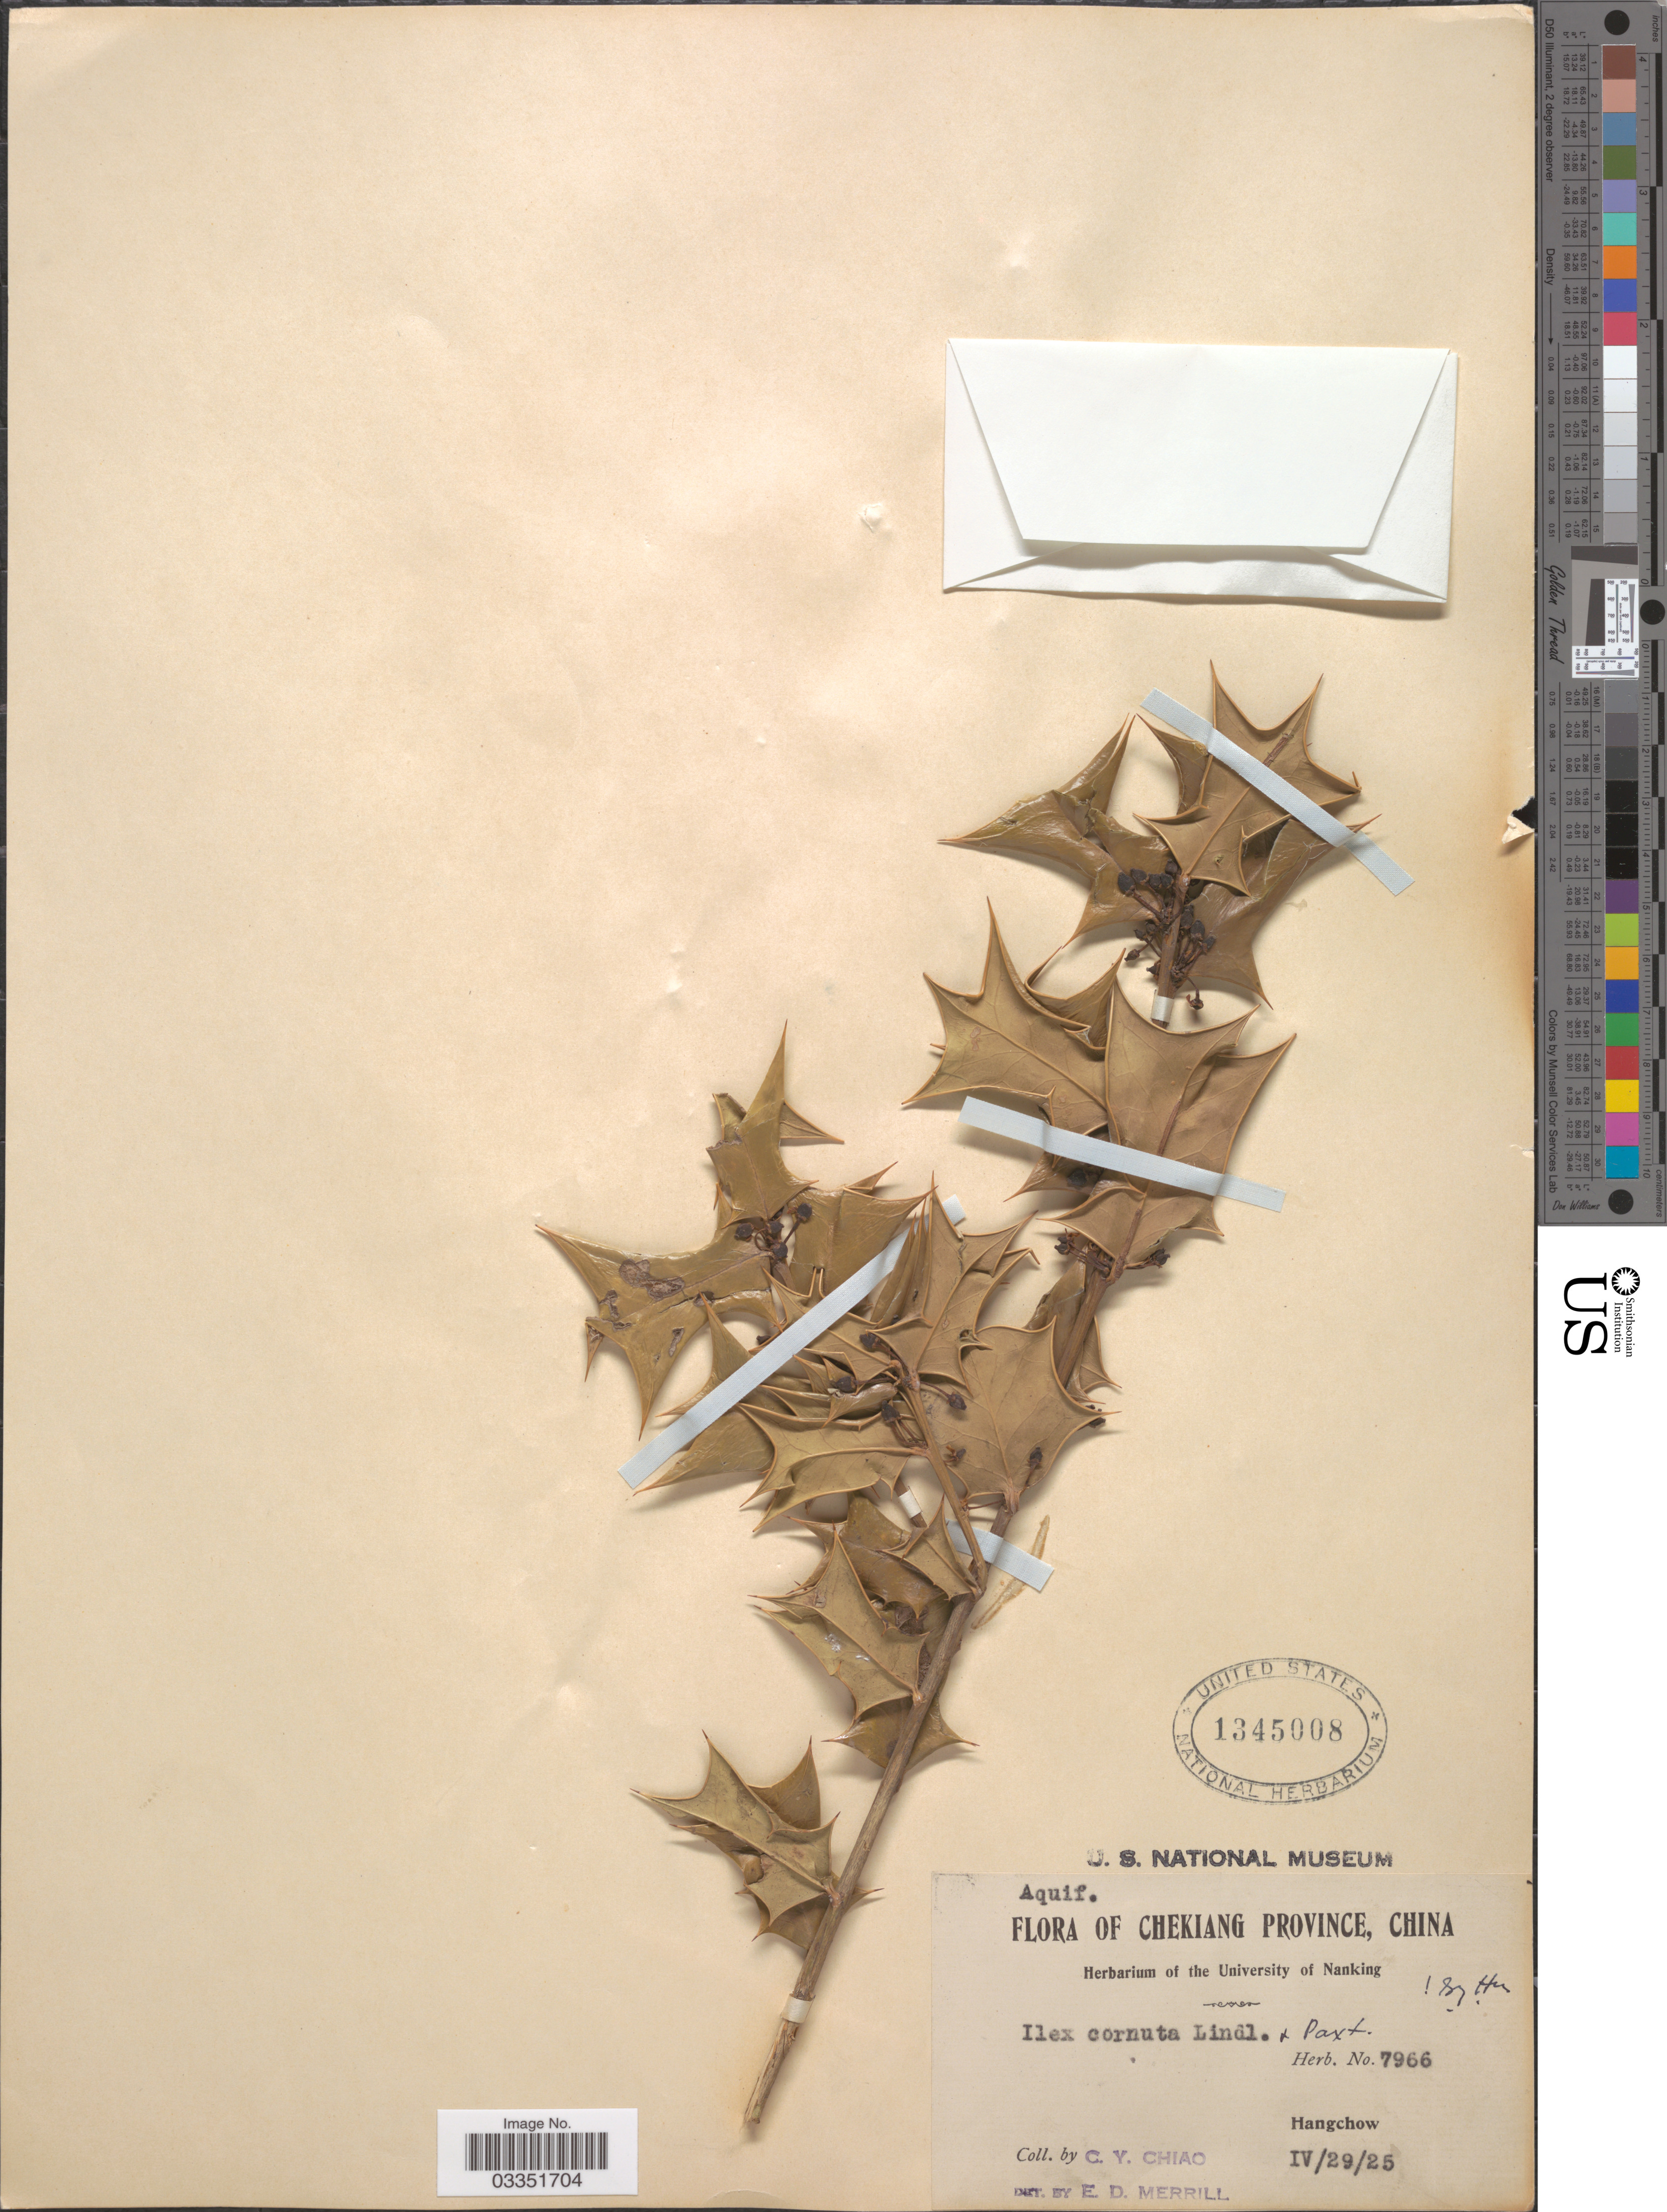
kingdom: Plantae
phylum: Tracheophyta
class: Magnoliopsida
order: Aquifoliales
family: Aquifoliaceae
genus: Ilex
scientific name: Ilex cornuta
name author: Lindl. & Paxton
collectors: C. Y. Chiao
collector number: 7966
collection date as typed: Transcribed d/m/y: 29/4/25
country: China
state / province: Zhejiang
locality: Chekiang Province. Hangchow.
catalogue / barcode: US 1345008